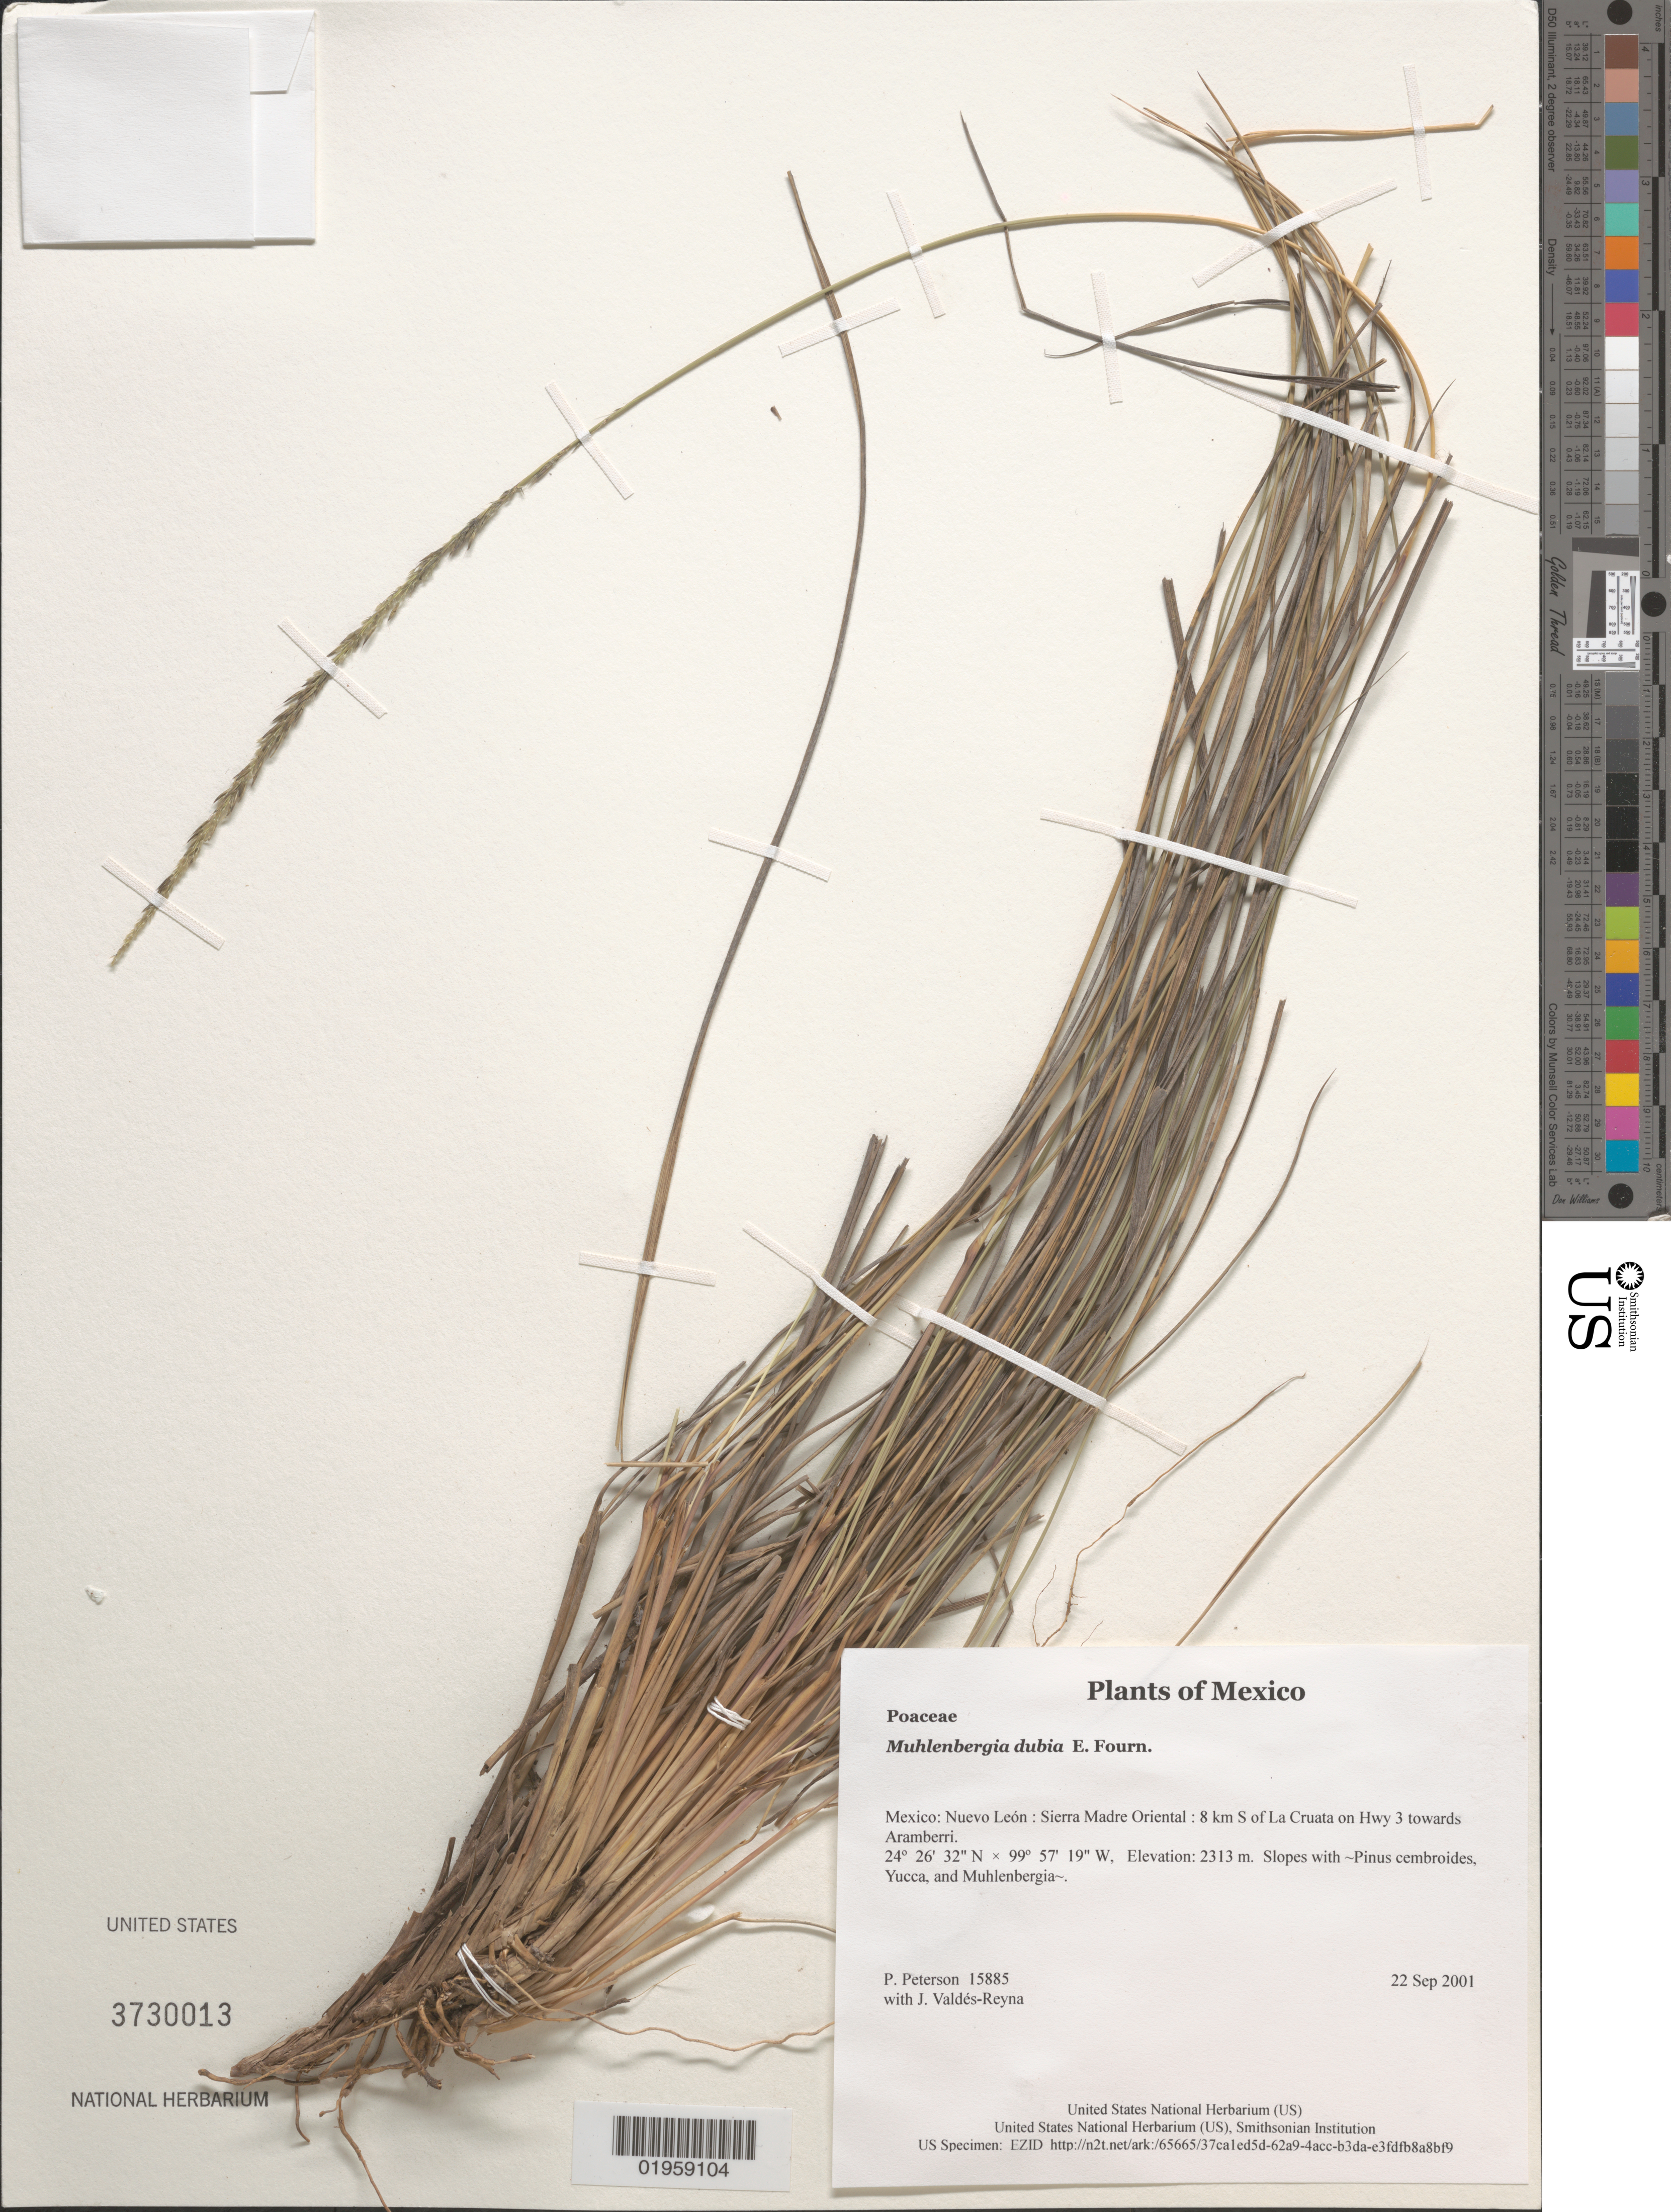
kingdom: Plantae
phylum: Tracheophyta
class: Liliopsida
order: Poales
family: Poaceae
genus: Muhlenbergia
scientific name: Muhlenbergia dubia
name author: E. Fourn.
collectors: P. M. Peterson & J. Valdés-Reyna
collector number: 15885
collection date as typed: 22 Sep 2001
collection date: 2001-09-22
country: Mexico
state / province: Nuevo León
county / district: Sierra Madre Oriental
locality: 8 km S of La Cruata on Hwy 3 towards Aramberri.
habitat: Slopes with ~Pinus cembroides, Yucca, and Muhlenbergia~.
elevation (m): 2313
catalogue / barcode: US 3730013